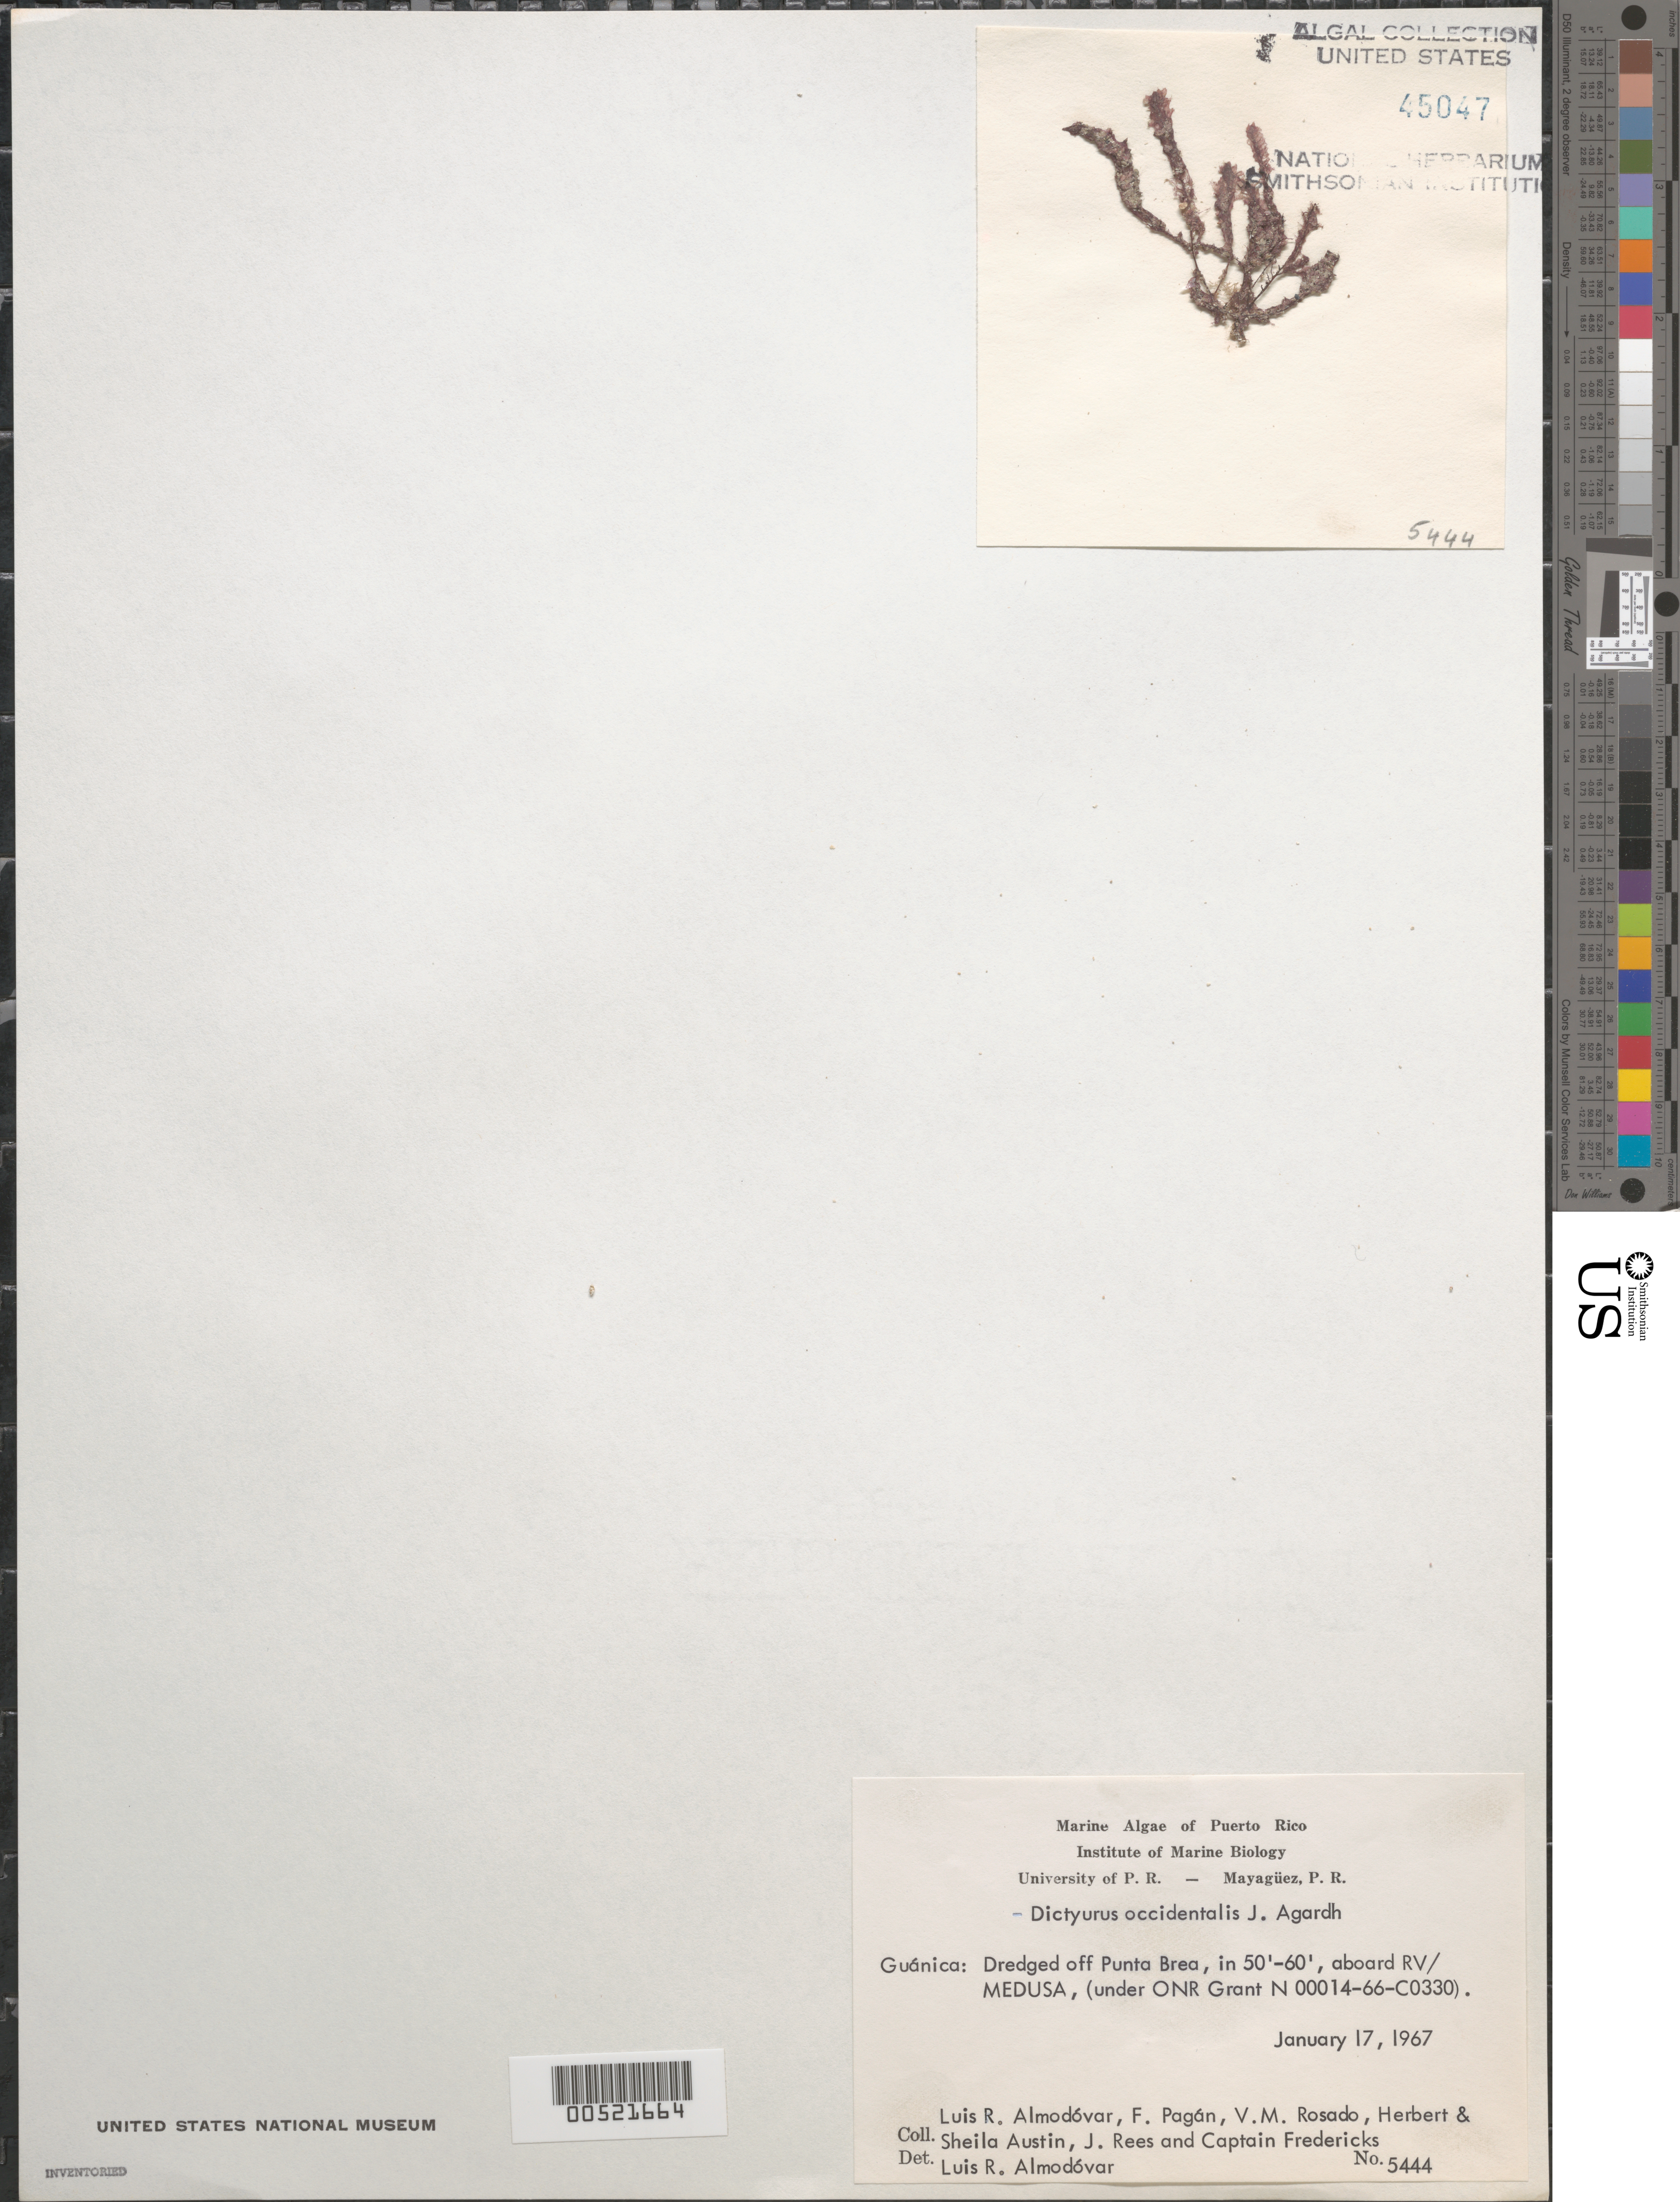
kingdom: Plantae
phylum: Rhodophyta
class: Florideophyceae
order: Ceramiales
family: Dasyaceae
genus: Dictyurus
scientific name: Dictyurus occidentalis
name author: J. Agardh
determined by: Almodovar, L. R.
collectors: L. Almodovar, F. Pagan, V. Rosado, H. Austin, S. Austin, J. Rees & C. Fredericks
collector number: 5444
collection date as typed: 17 Jan 1967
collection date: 1967-01-17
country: Puerto Rico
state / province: Guanica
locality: Off Punta Brea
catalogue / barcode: US 45047